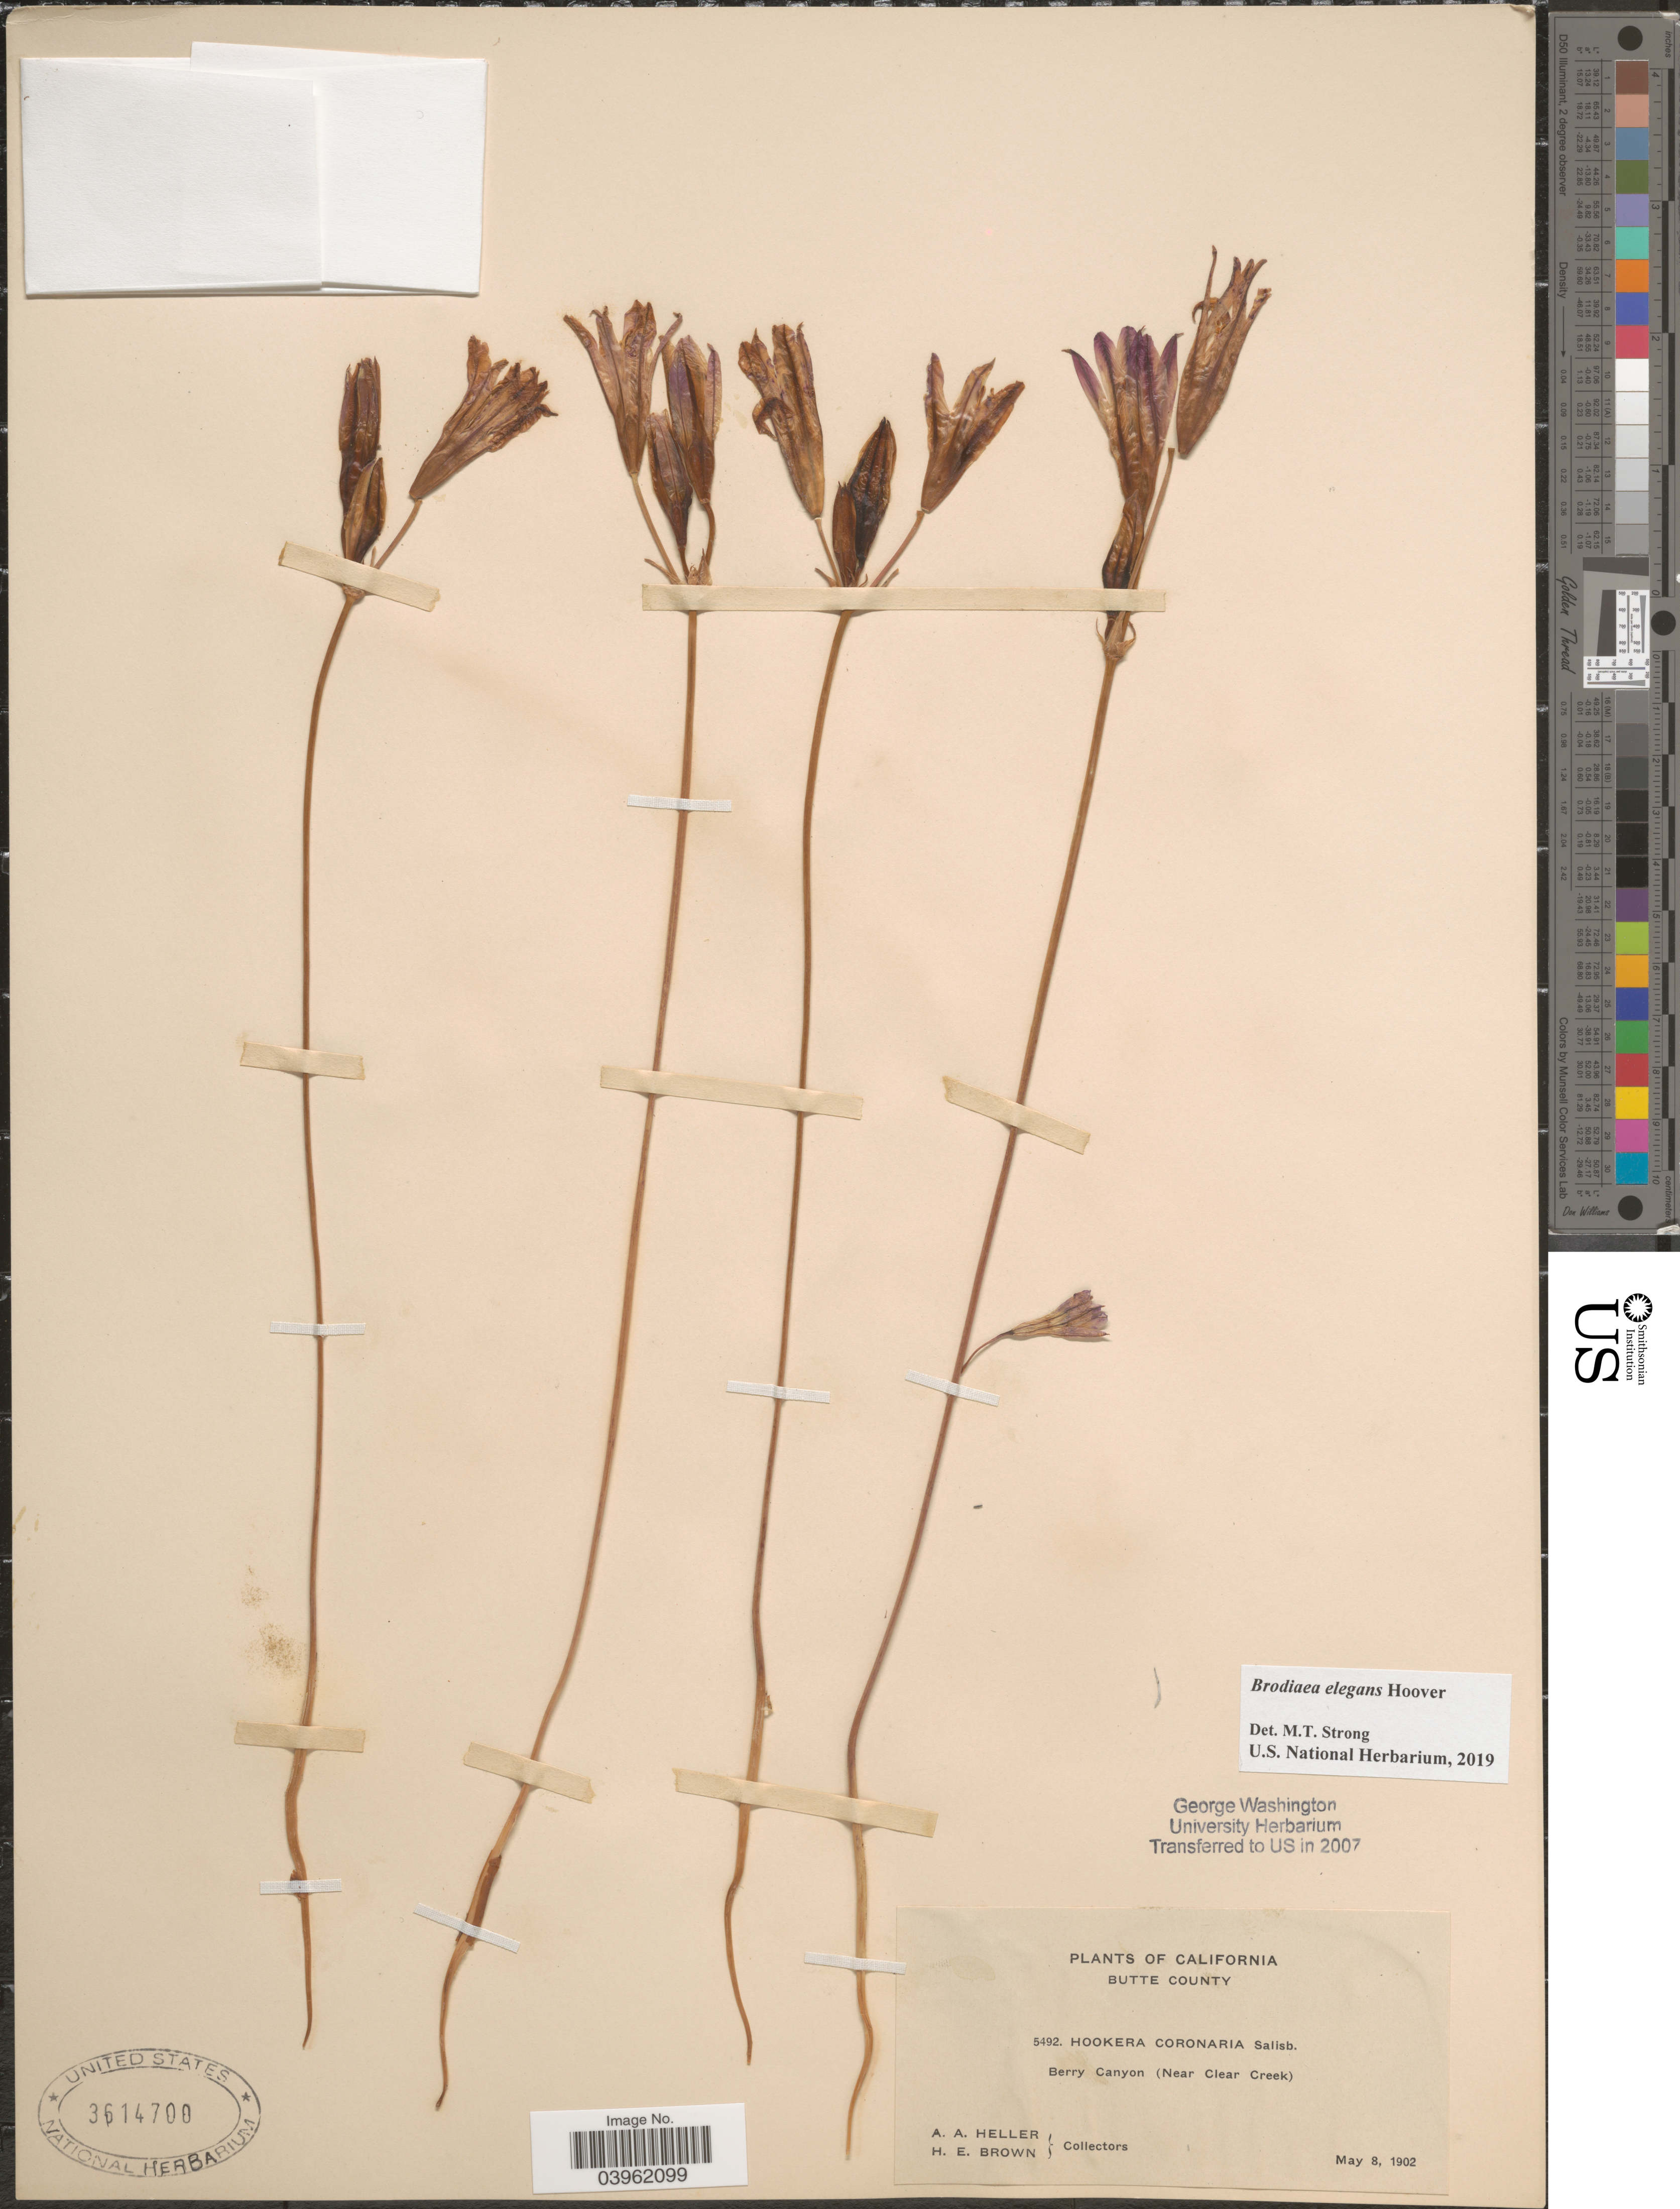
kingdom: Plantae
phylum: Tracheophyta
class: Liliopsida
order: Asparagales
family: Asparagaceae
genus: Brodiaea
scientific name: Brodiaea elegans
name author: Hoover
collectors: A. A. Heller & H. E. Brown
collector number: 5492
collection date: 1902-05-08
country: United States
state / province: California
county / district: Butte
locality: Butte County. Berry Canyon (Near Clear Creek).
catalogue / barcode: US 3614700